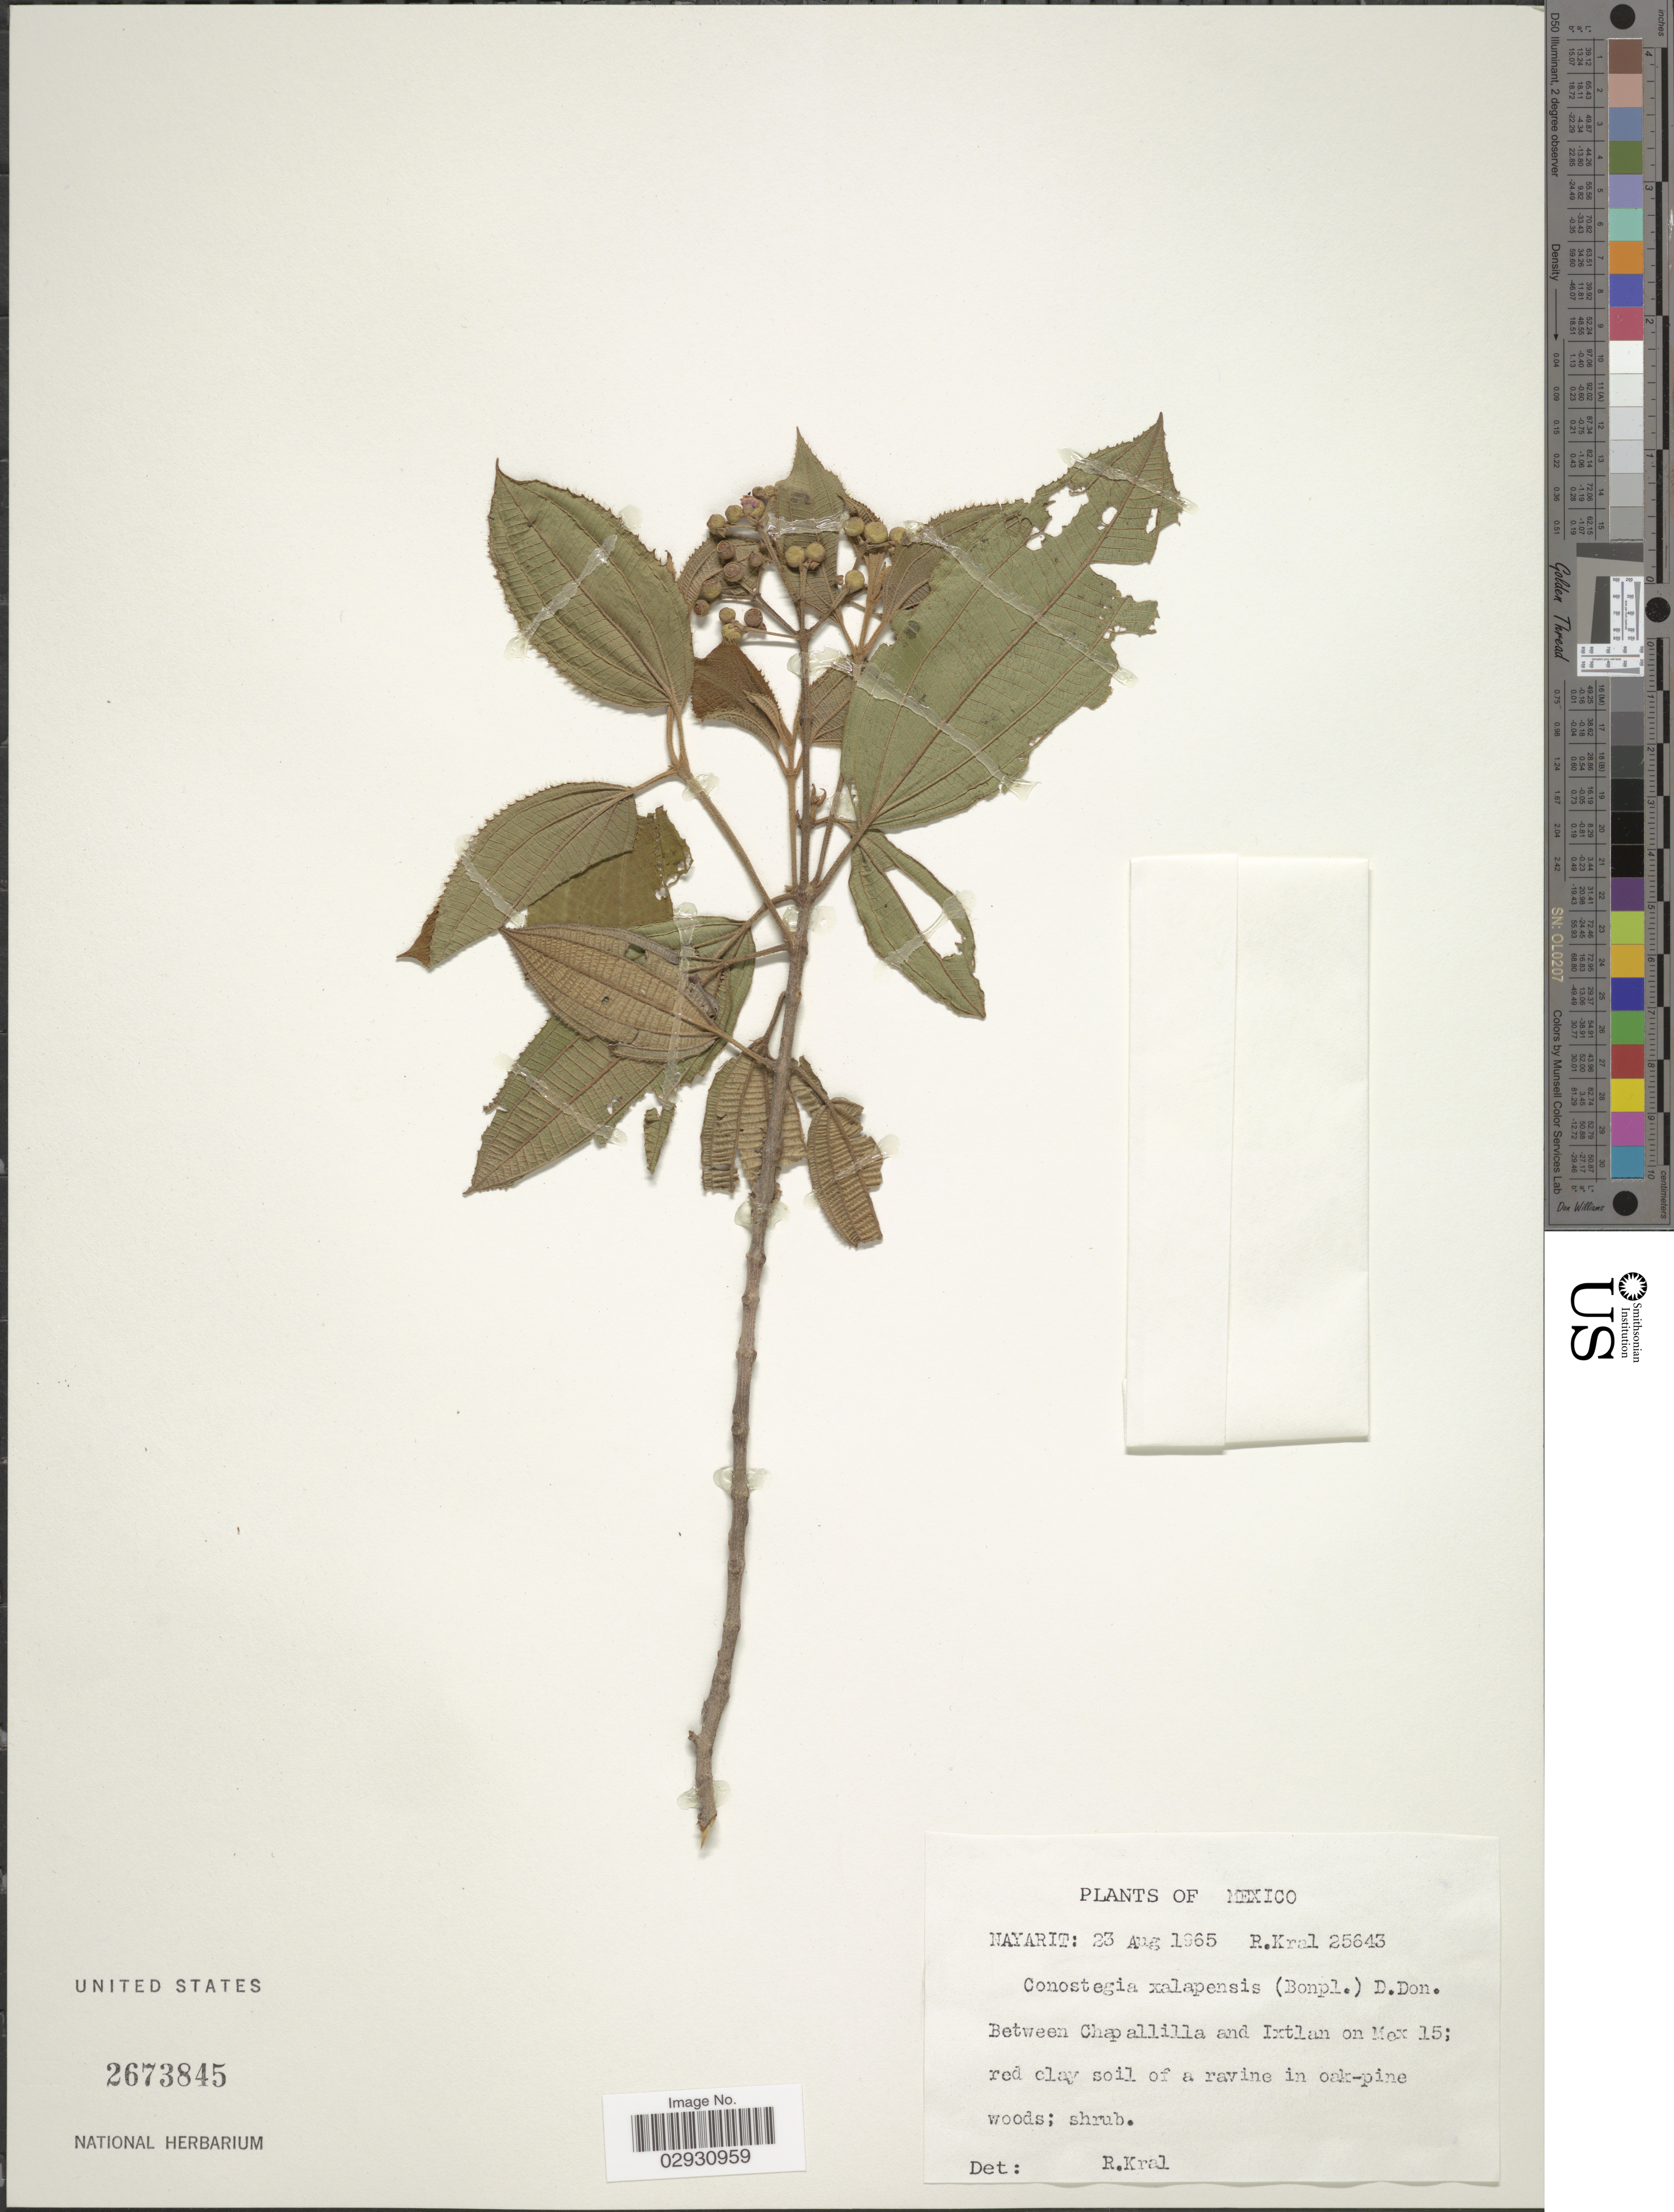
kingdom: Plantae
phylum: Tracheophyta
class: Magnoliopsida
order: Myrtales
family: Melastomataceae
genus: Conostegia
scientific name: Conostegia quadrangularis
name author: Schltdl. ex Steud.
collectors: R. Kral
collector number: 25643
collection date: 1965-08-23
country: Mexico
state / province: Nayarit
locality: Between Chapallilla and Ixtlan on Mex. 15.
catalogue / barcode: US 2673845